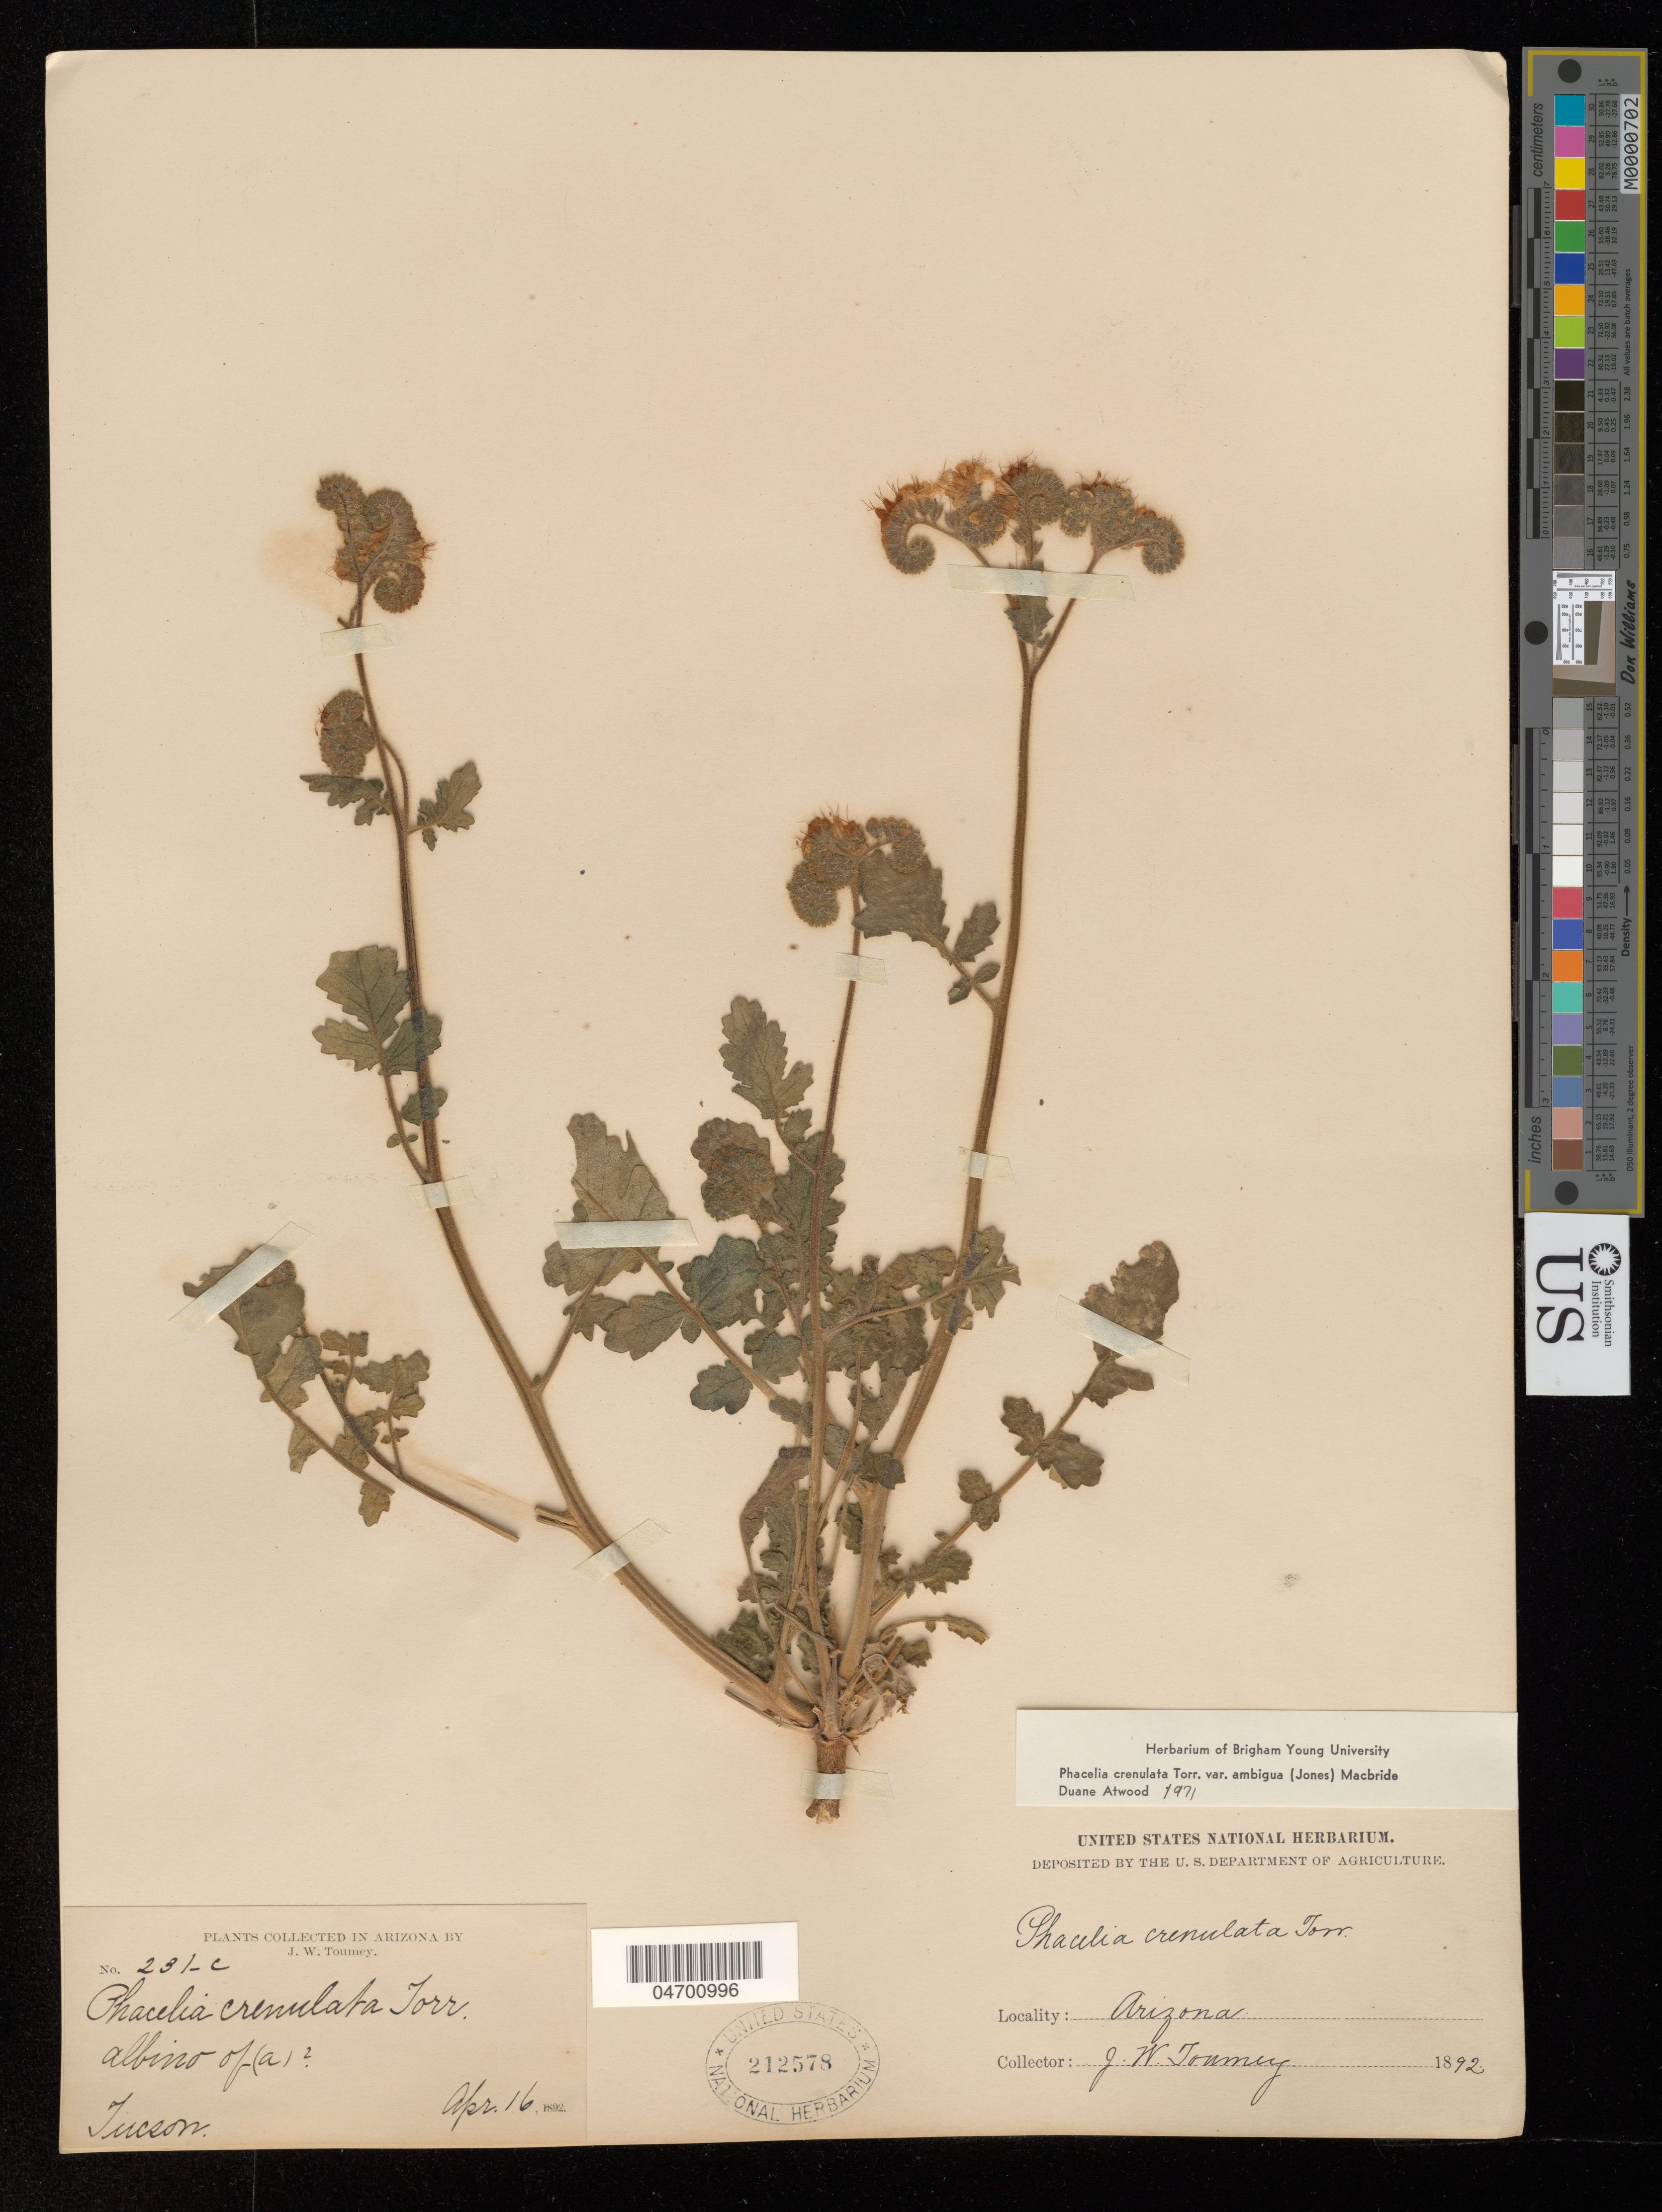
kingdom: Plantae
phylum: Tracheophyta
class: Magnoliopsida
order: Boraginales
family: Hydrophyllaceae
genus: Phacelia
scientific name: Phacelia crenulata var. ambigua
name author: (M.E. Jones) J.F. Macbr.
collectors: J. W. Toumey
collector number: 231-c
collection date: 1892-04-16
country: United States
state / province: Arizona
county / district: Pima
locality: Tucson.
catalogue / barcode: US 212578